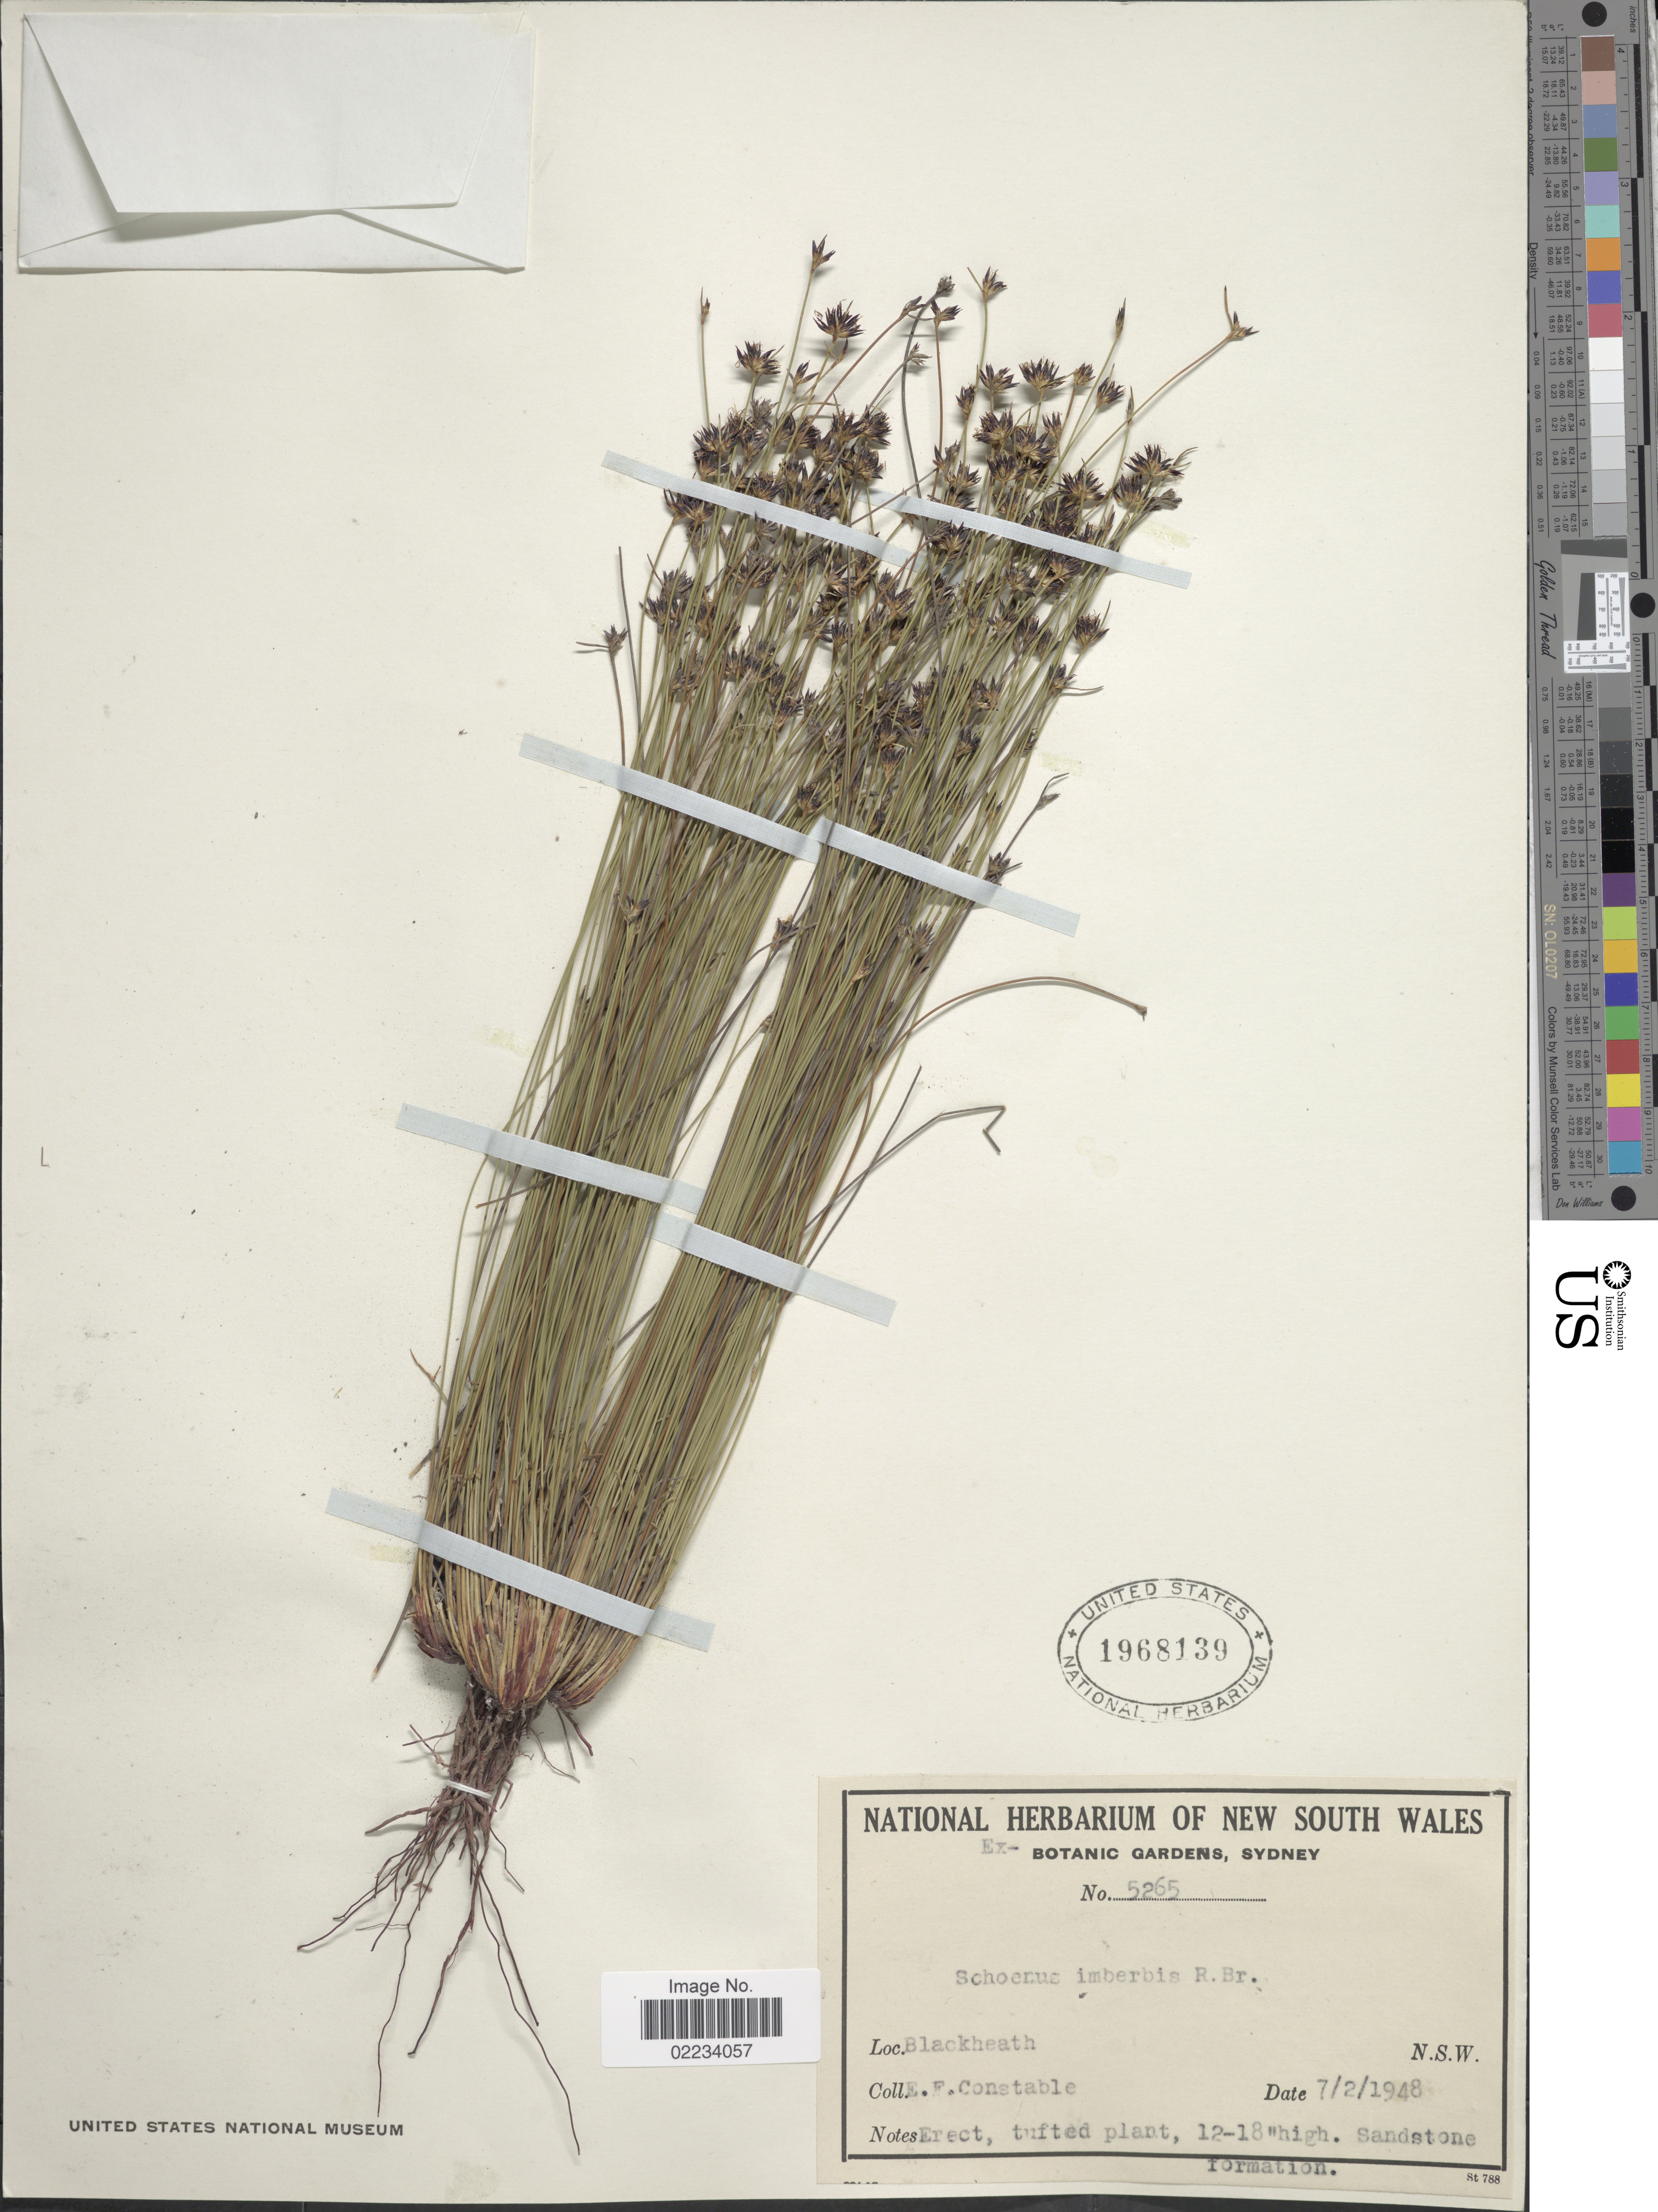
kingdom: Plantae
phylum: Tracheophyta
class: Liliopsida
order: Poales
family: Cyperaceae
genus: Schoenus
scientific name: Schoenus imberbis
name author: R. Br.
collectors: E. F. Constable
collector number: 5265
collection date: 1948-02-07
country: Australia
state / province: New South Wales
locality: Blackheath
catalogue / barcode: US 1968139